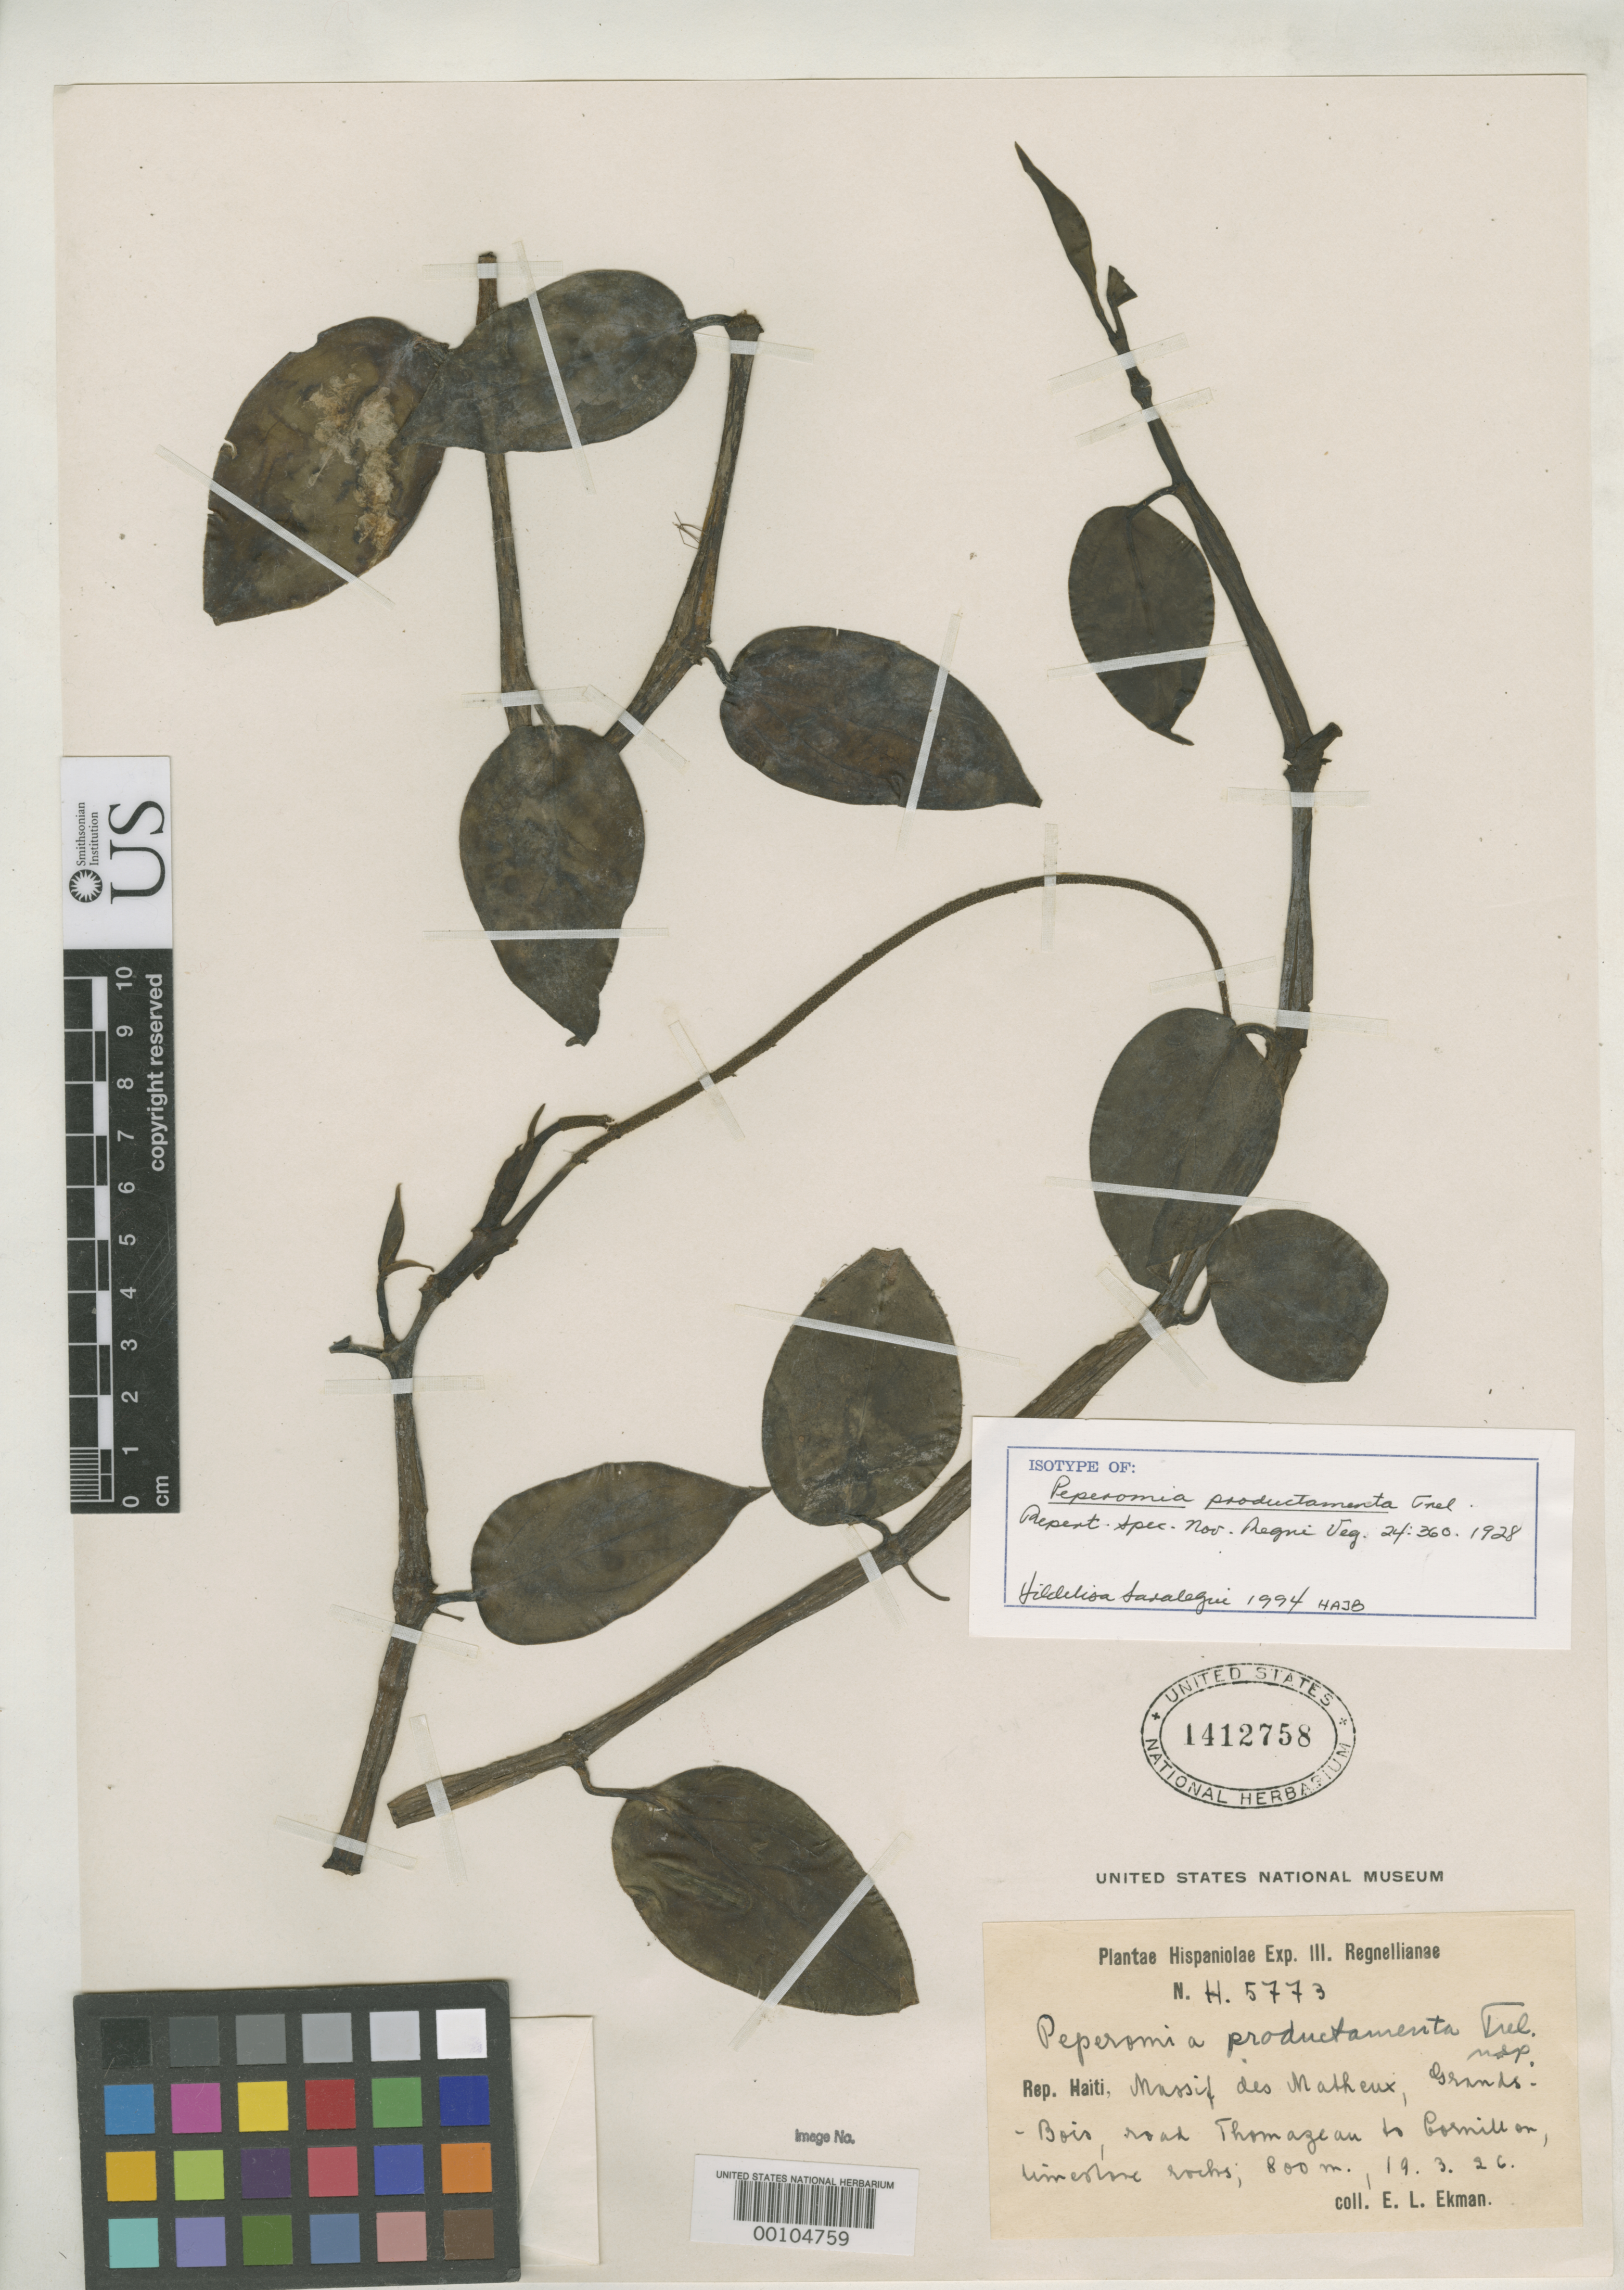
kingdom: Plantae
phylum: Tracheophyta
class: Magnoliopsida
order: Piperales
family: Piperaceae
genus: Peperomia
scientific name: Peperomia productamenta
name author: Trel.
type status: Isotype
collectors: E. L. Ekman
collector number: H 5773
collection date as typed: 19 Mar 1926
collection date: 1926-03-19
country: Haiti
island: Hispaniola Island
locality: Massif des Mateux, Grands-bois, road Thomazeau to Cornillon.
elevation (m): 800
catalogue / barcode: US 1412758